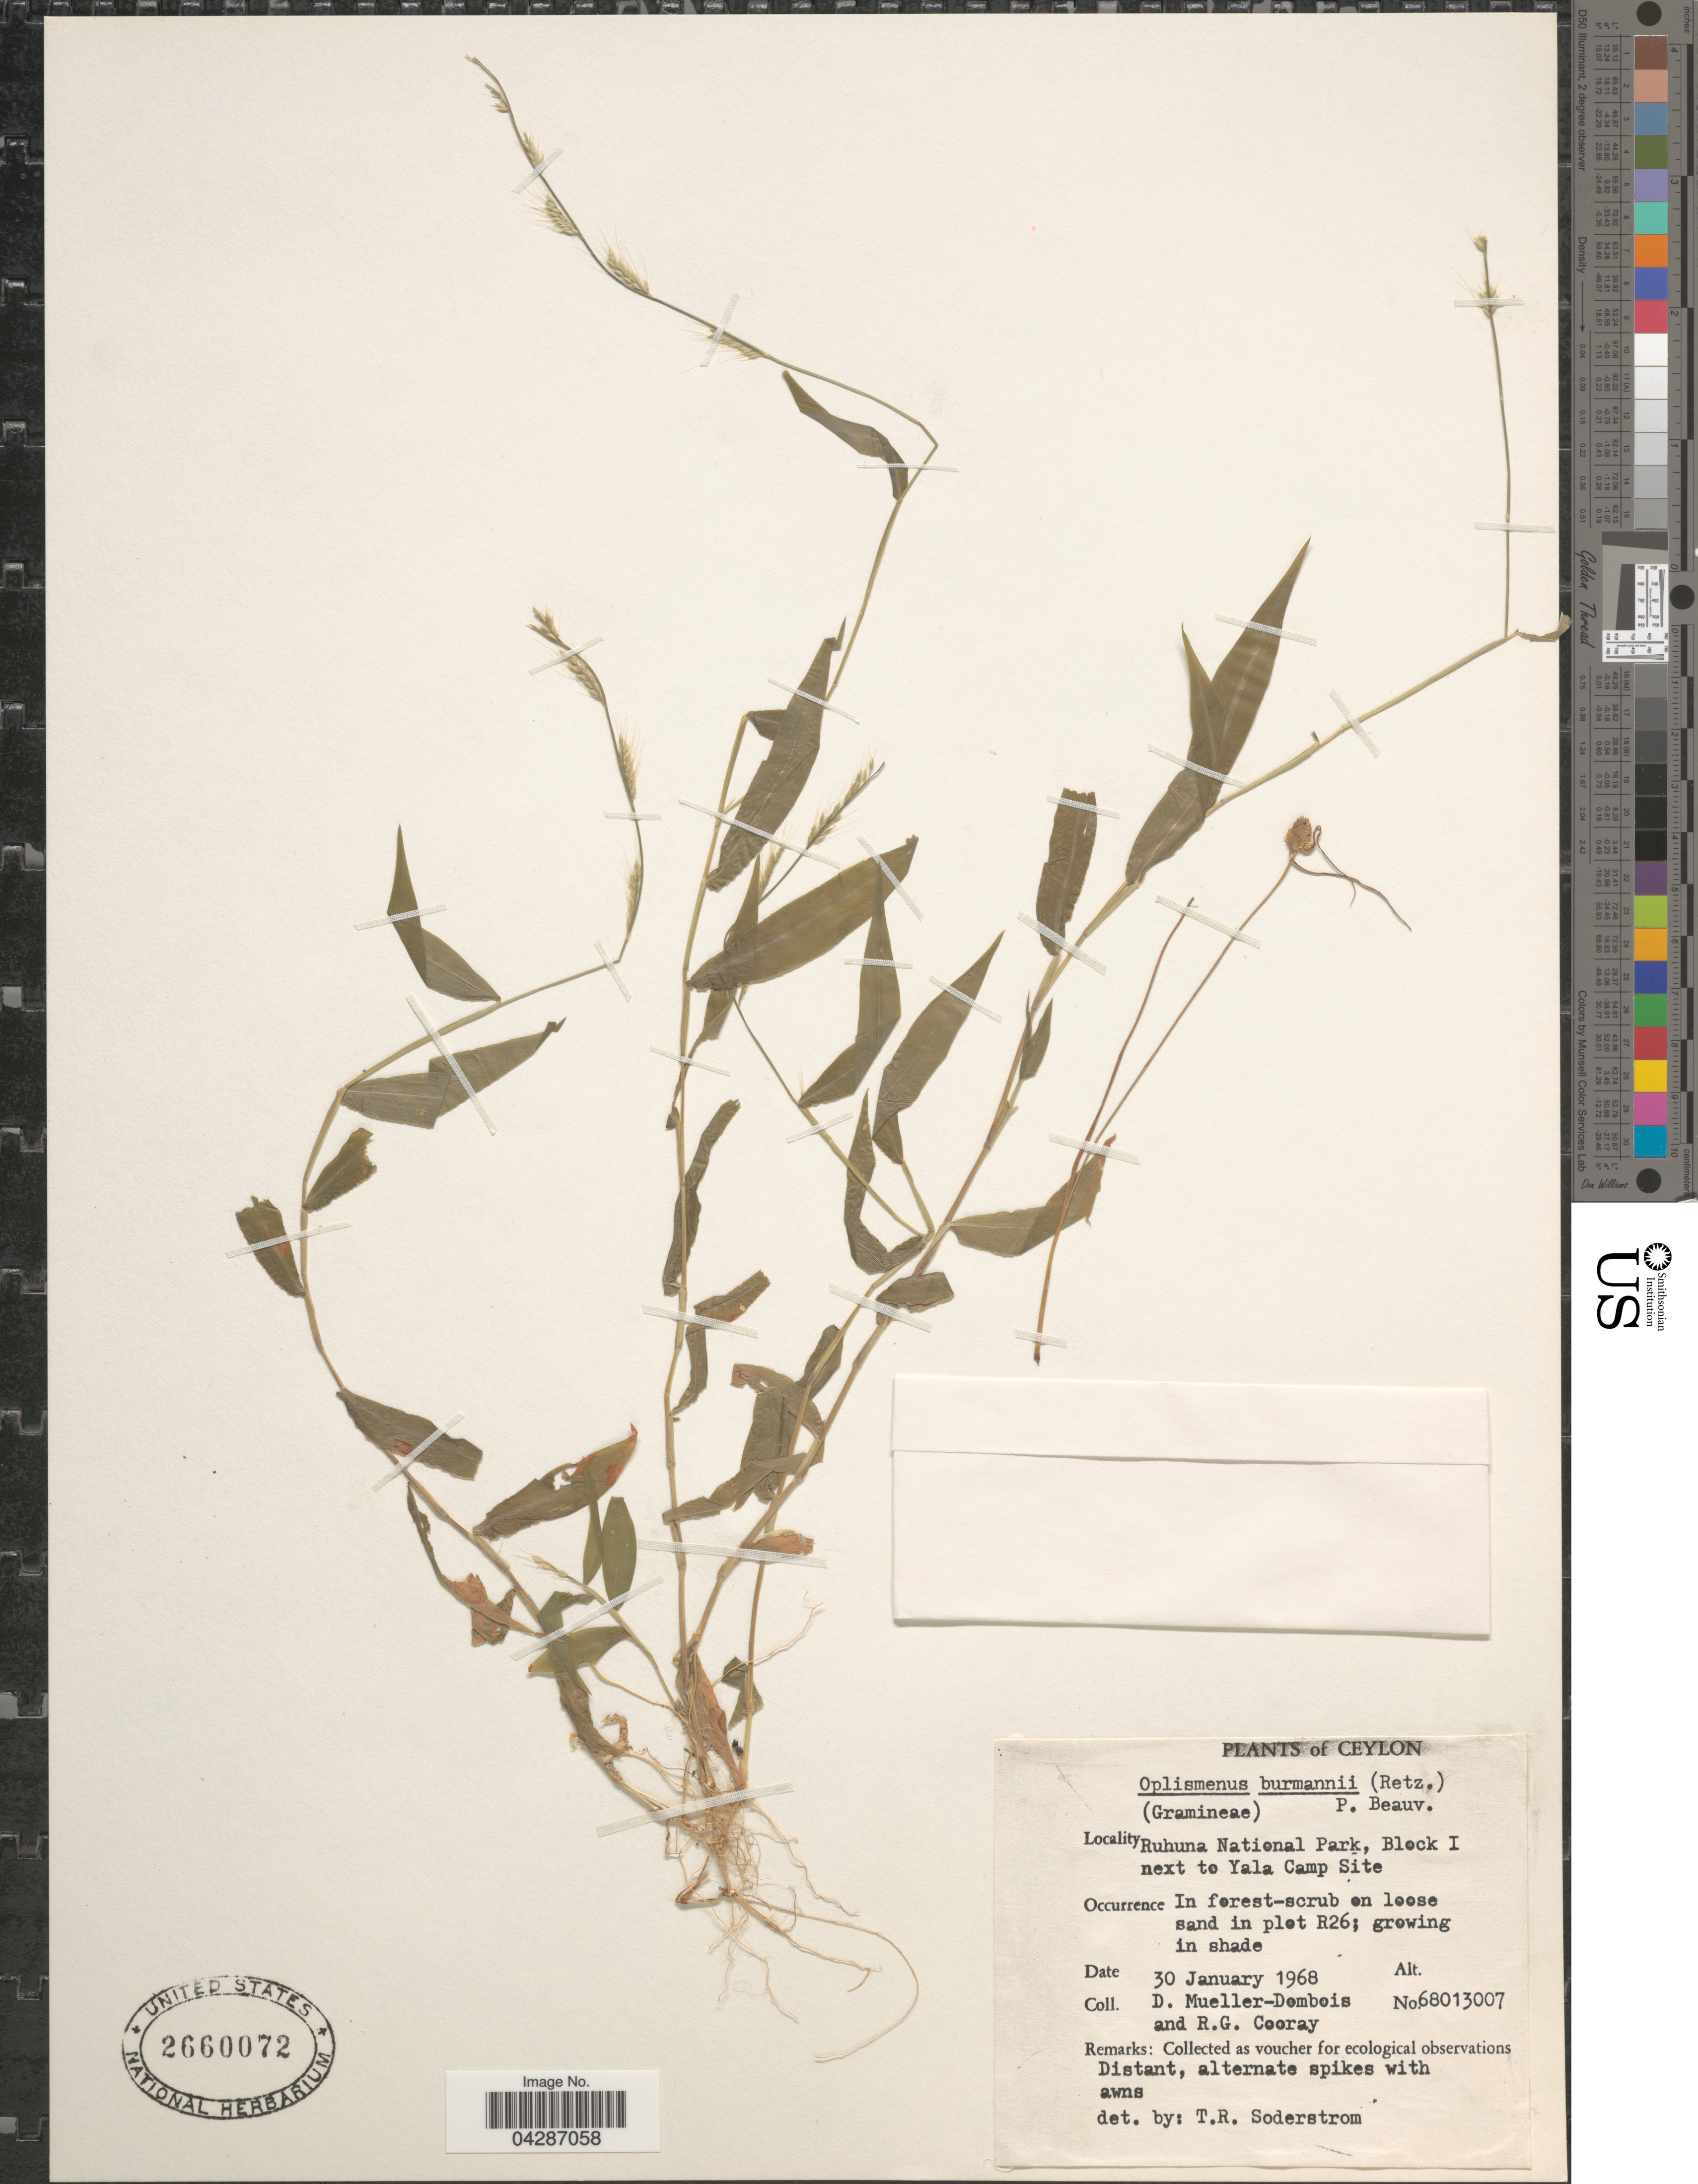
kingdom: Plantae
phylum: Tracheophyta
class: Liliopsida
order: Poales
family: Poaceae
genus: Oplismenus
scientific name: Oplismenus burmannii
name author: (Retz.) P. Beauv.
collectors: D. Mueller-Dombois & R. Cooray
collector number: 68013007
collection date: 1968-01-30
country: Sri Lanka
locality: Ceylon. Ruhuna National park, Block I next to Yala Camp Site.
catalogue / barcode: US 2660072